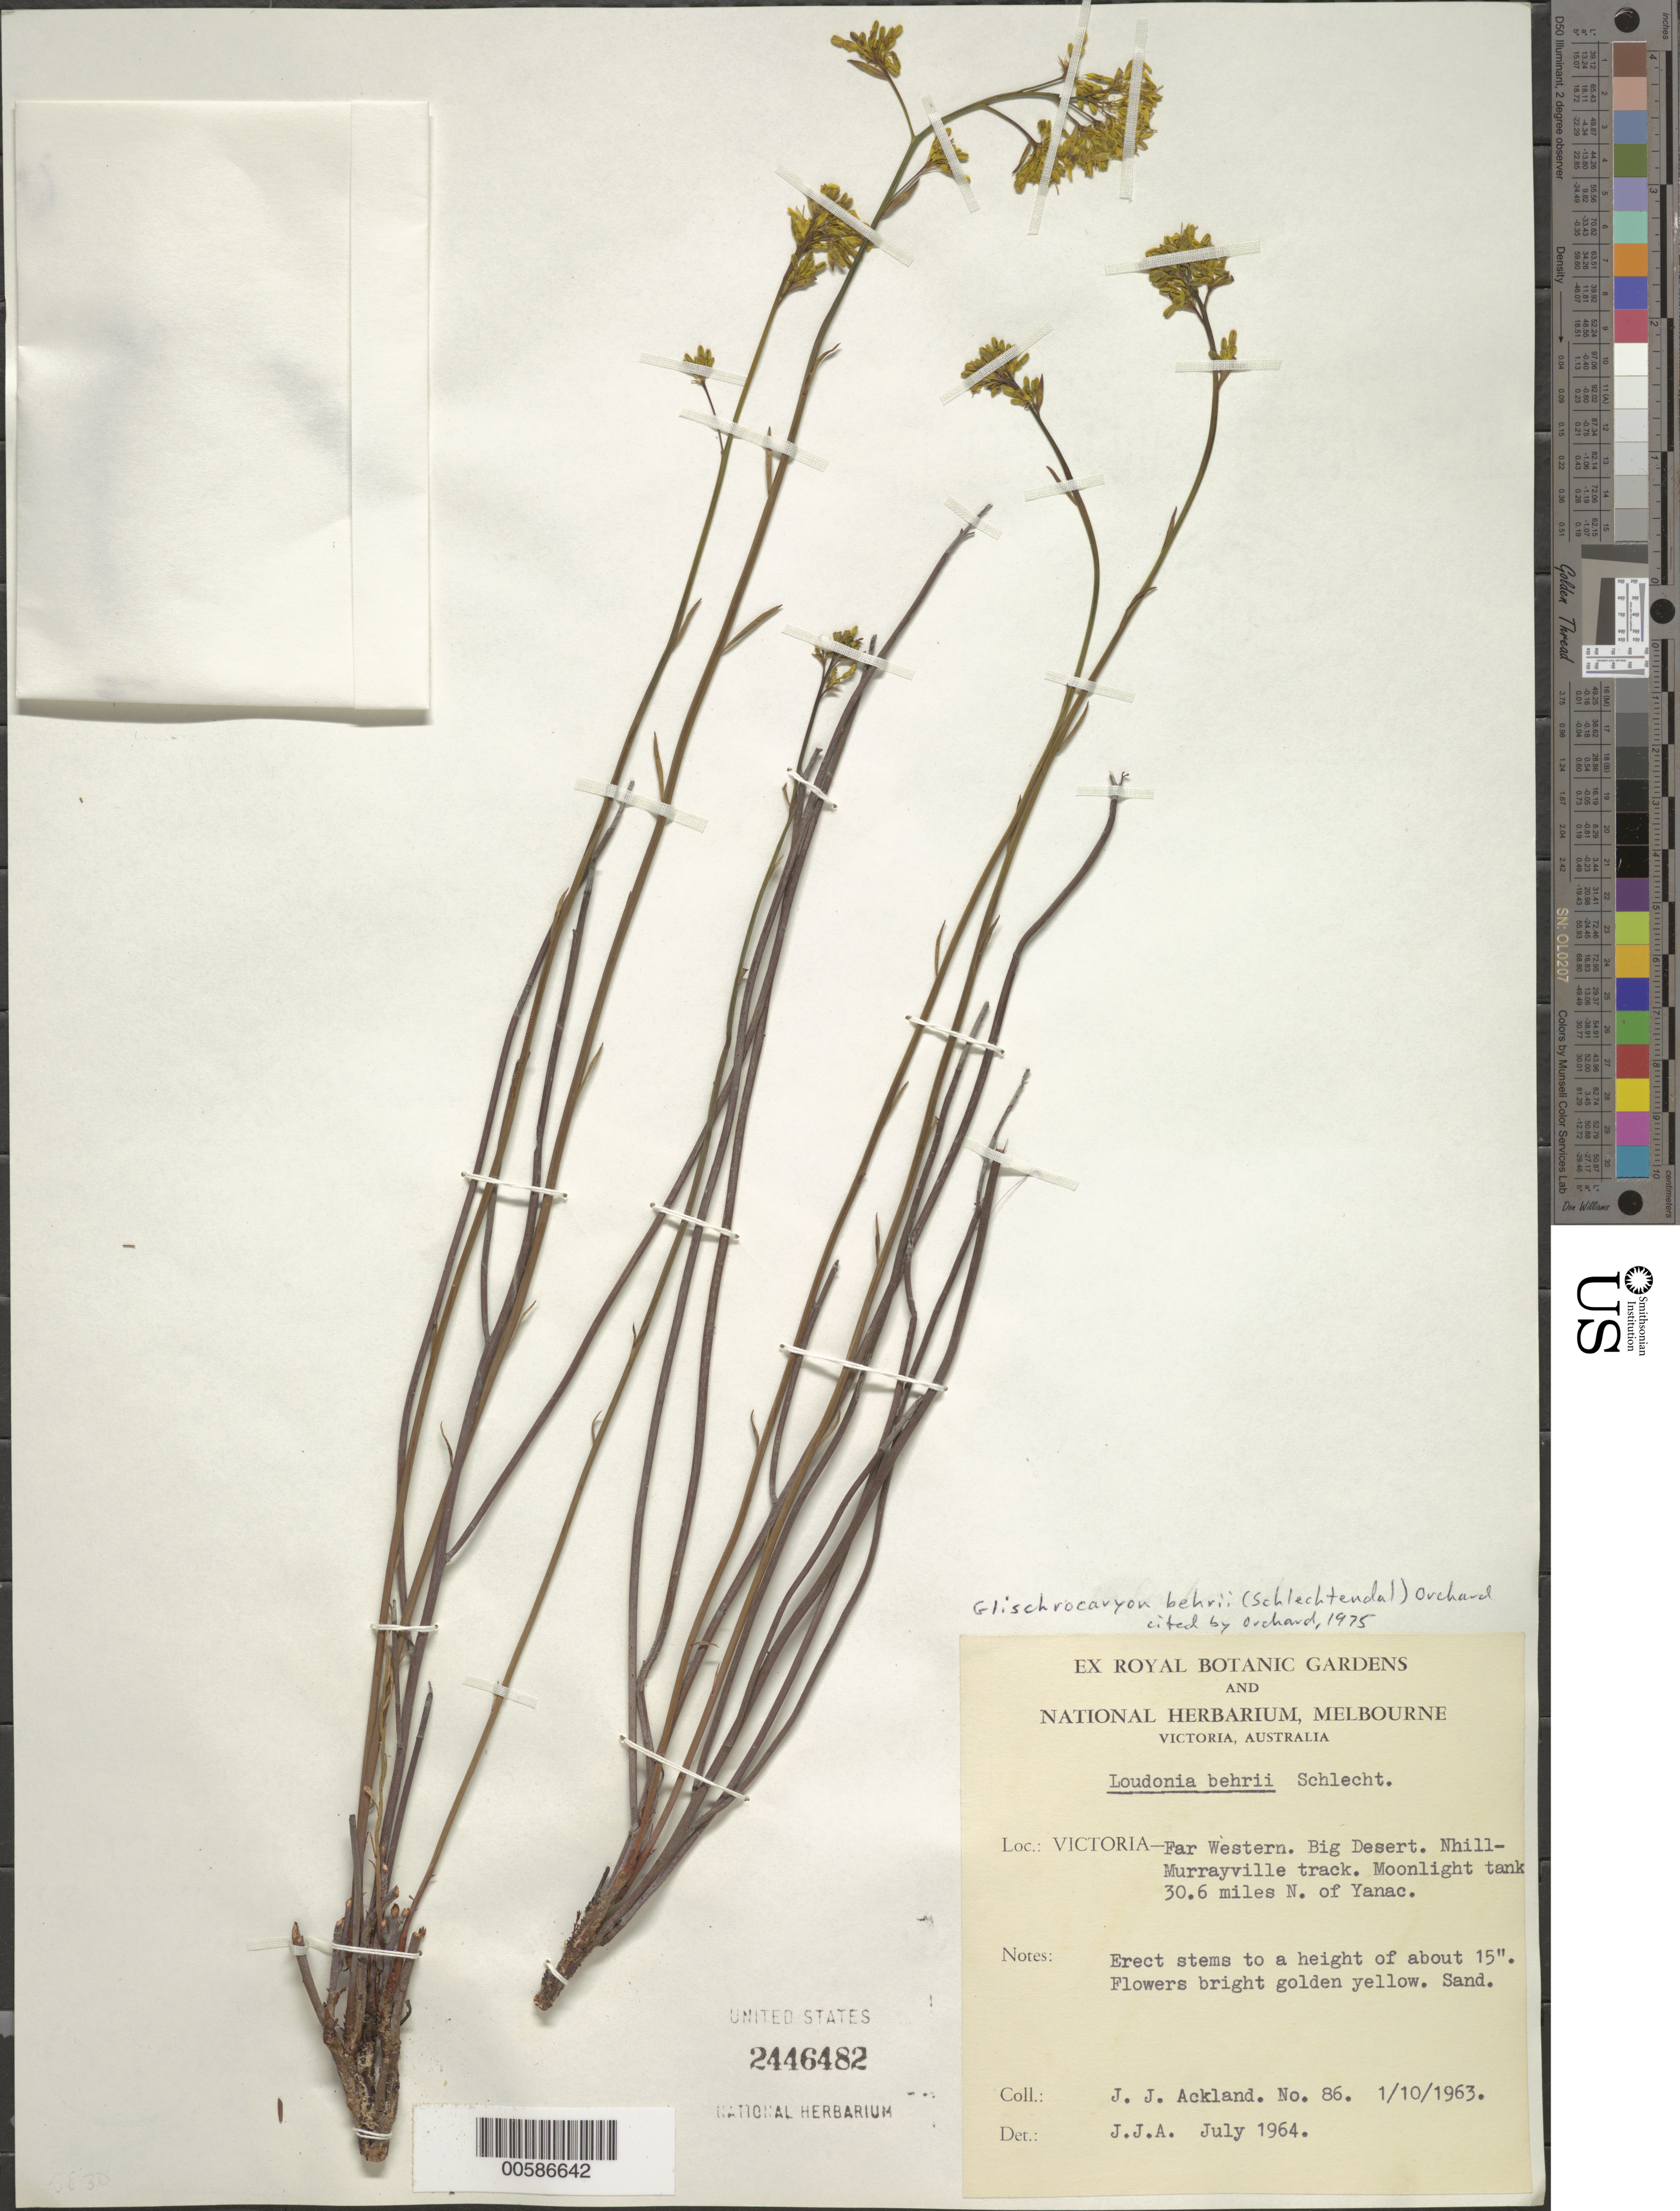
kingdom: Plantae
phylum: Tracheophyta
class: Magnoliopsida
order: Saxifragales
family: Haloragaceae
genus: Glischrocaryon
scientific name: Glischrocaryon behrii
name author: (Schltdl.) Orchard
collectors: J. J. Ackland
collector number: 86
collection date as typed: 01 Oct 1963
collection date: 1963-10-01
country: Australia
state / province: Victoria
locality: Nhill-Murrayville track, N of Yanac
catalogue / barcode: US 2446482